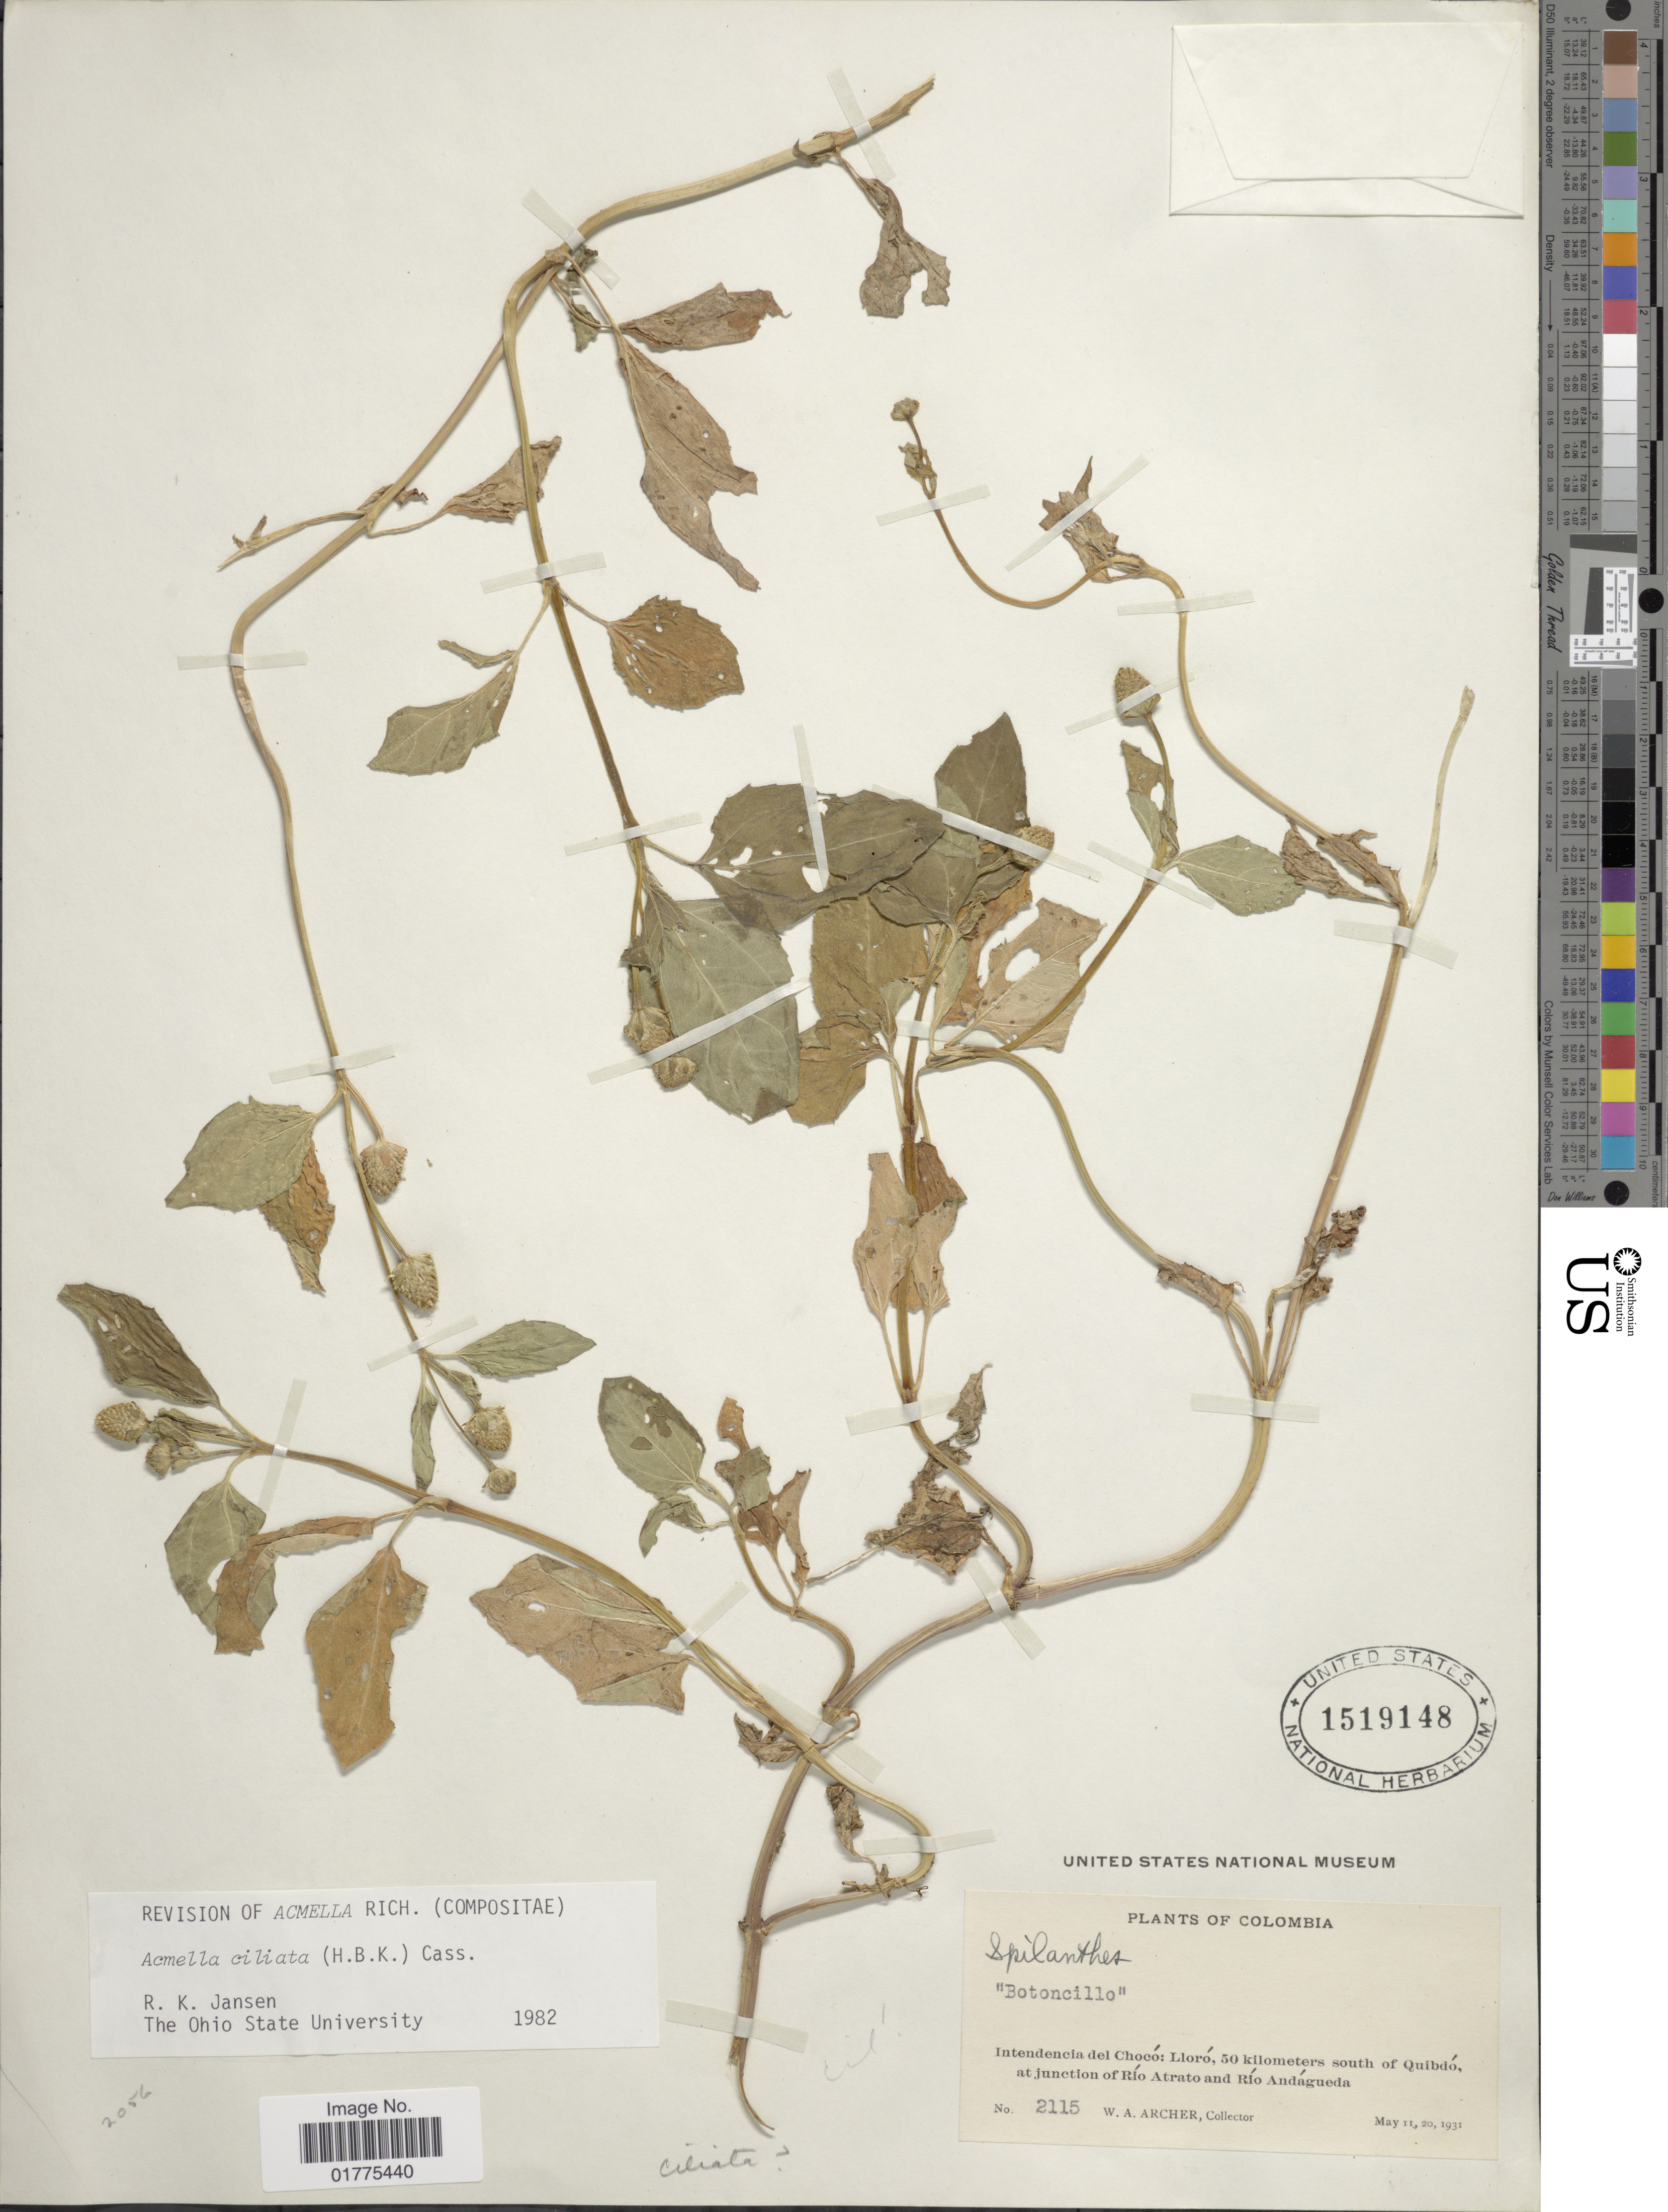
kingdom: Plantae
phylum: Tracheophyta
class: Magnoliopsida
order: Asterales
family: Asteraceae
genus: Acmella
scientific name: Acmella ciliata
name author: (Kunth) Cass.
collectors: W. A. Archer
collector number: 2115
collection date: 1931-05-11/1931-05-20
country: Colombia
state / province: Chocó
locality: Lloro, 50 kilometers south of Quibdo, at junction of Rio Atrato and Rio Andagueda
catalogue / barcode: US 1519148